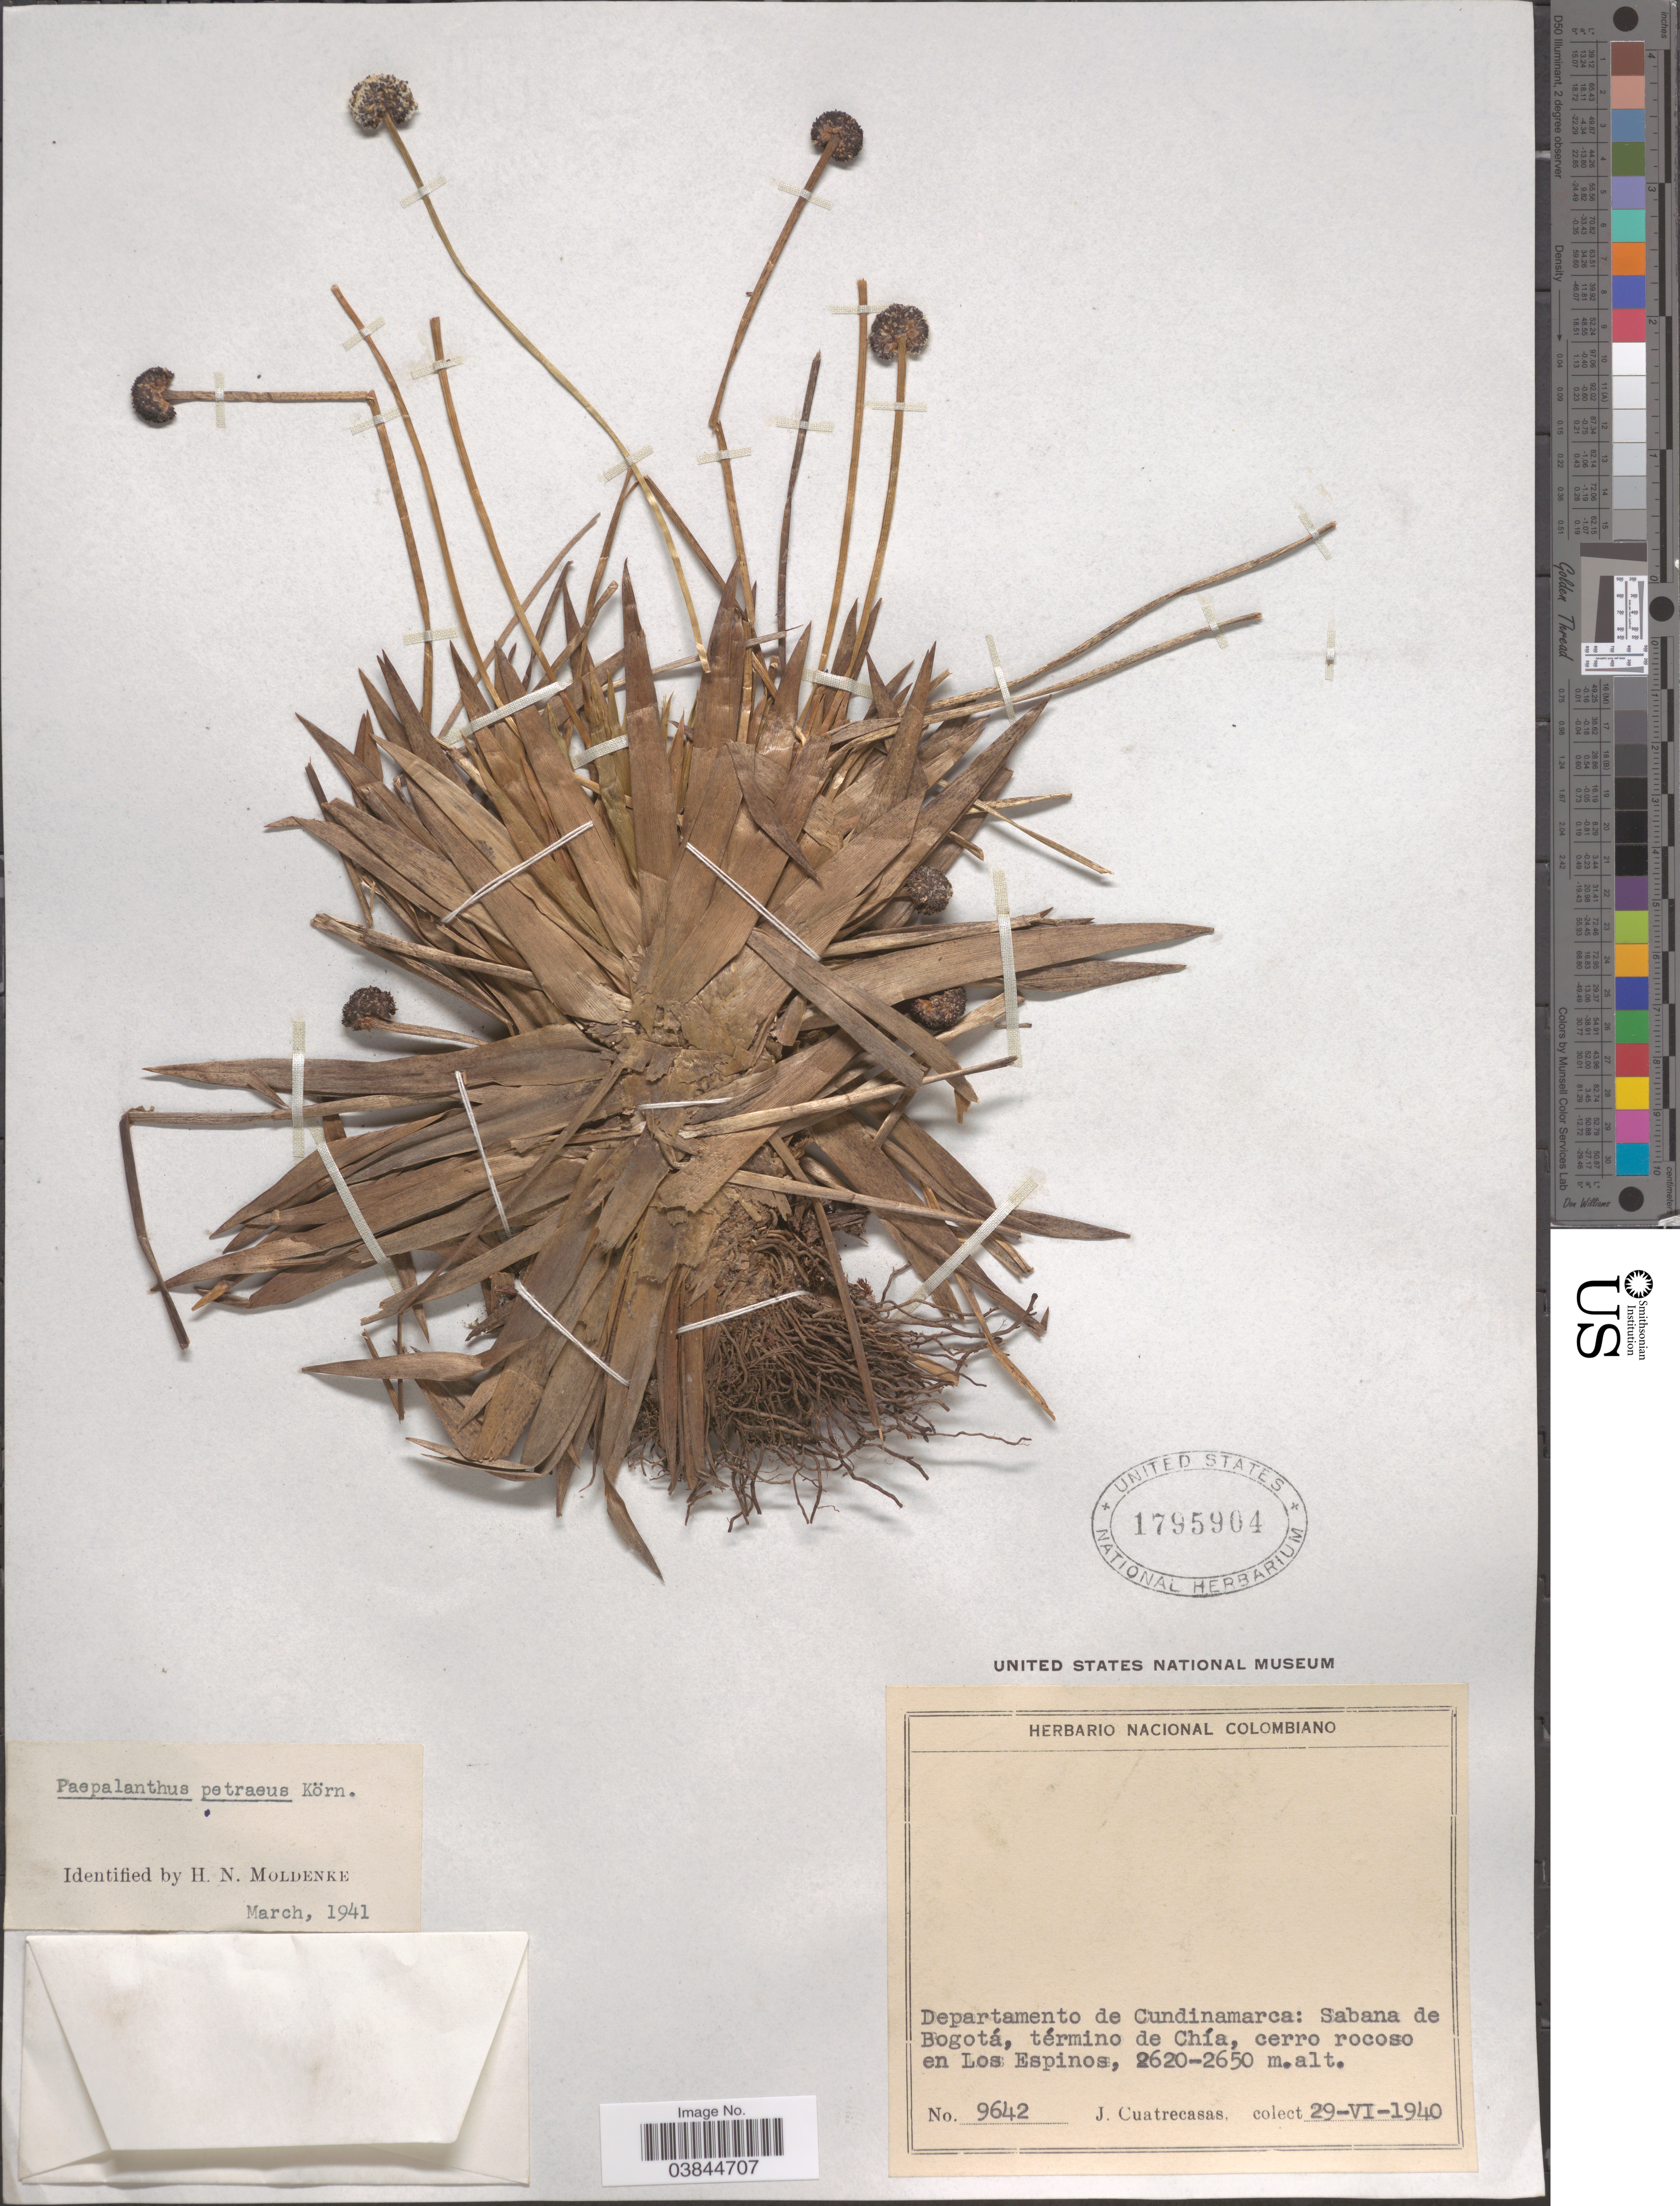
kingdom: Plantae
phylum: Tracheophyta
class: Liliopsida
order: Poales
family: Eriocaulaceae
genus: Paepalanthus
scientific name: Paepalanthus ensifolius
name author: (Kunth) Kunth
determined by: Sauthier, Laura Jeanne, (SPF), Universidade de Sao Paulo (BRAZIL)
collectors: J. Cuatrecasas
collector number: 9642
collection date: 1940-06-29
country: Colombia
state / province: Cundinamarca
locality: Departamento de Cundinamarca: Sabana de Bogotá, término de Chía, cerro rocoso en Los Espinos.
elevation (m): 2620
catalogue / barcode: US 1795904